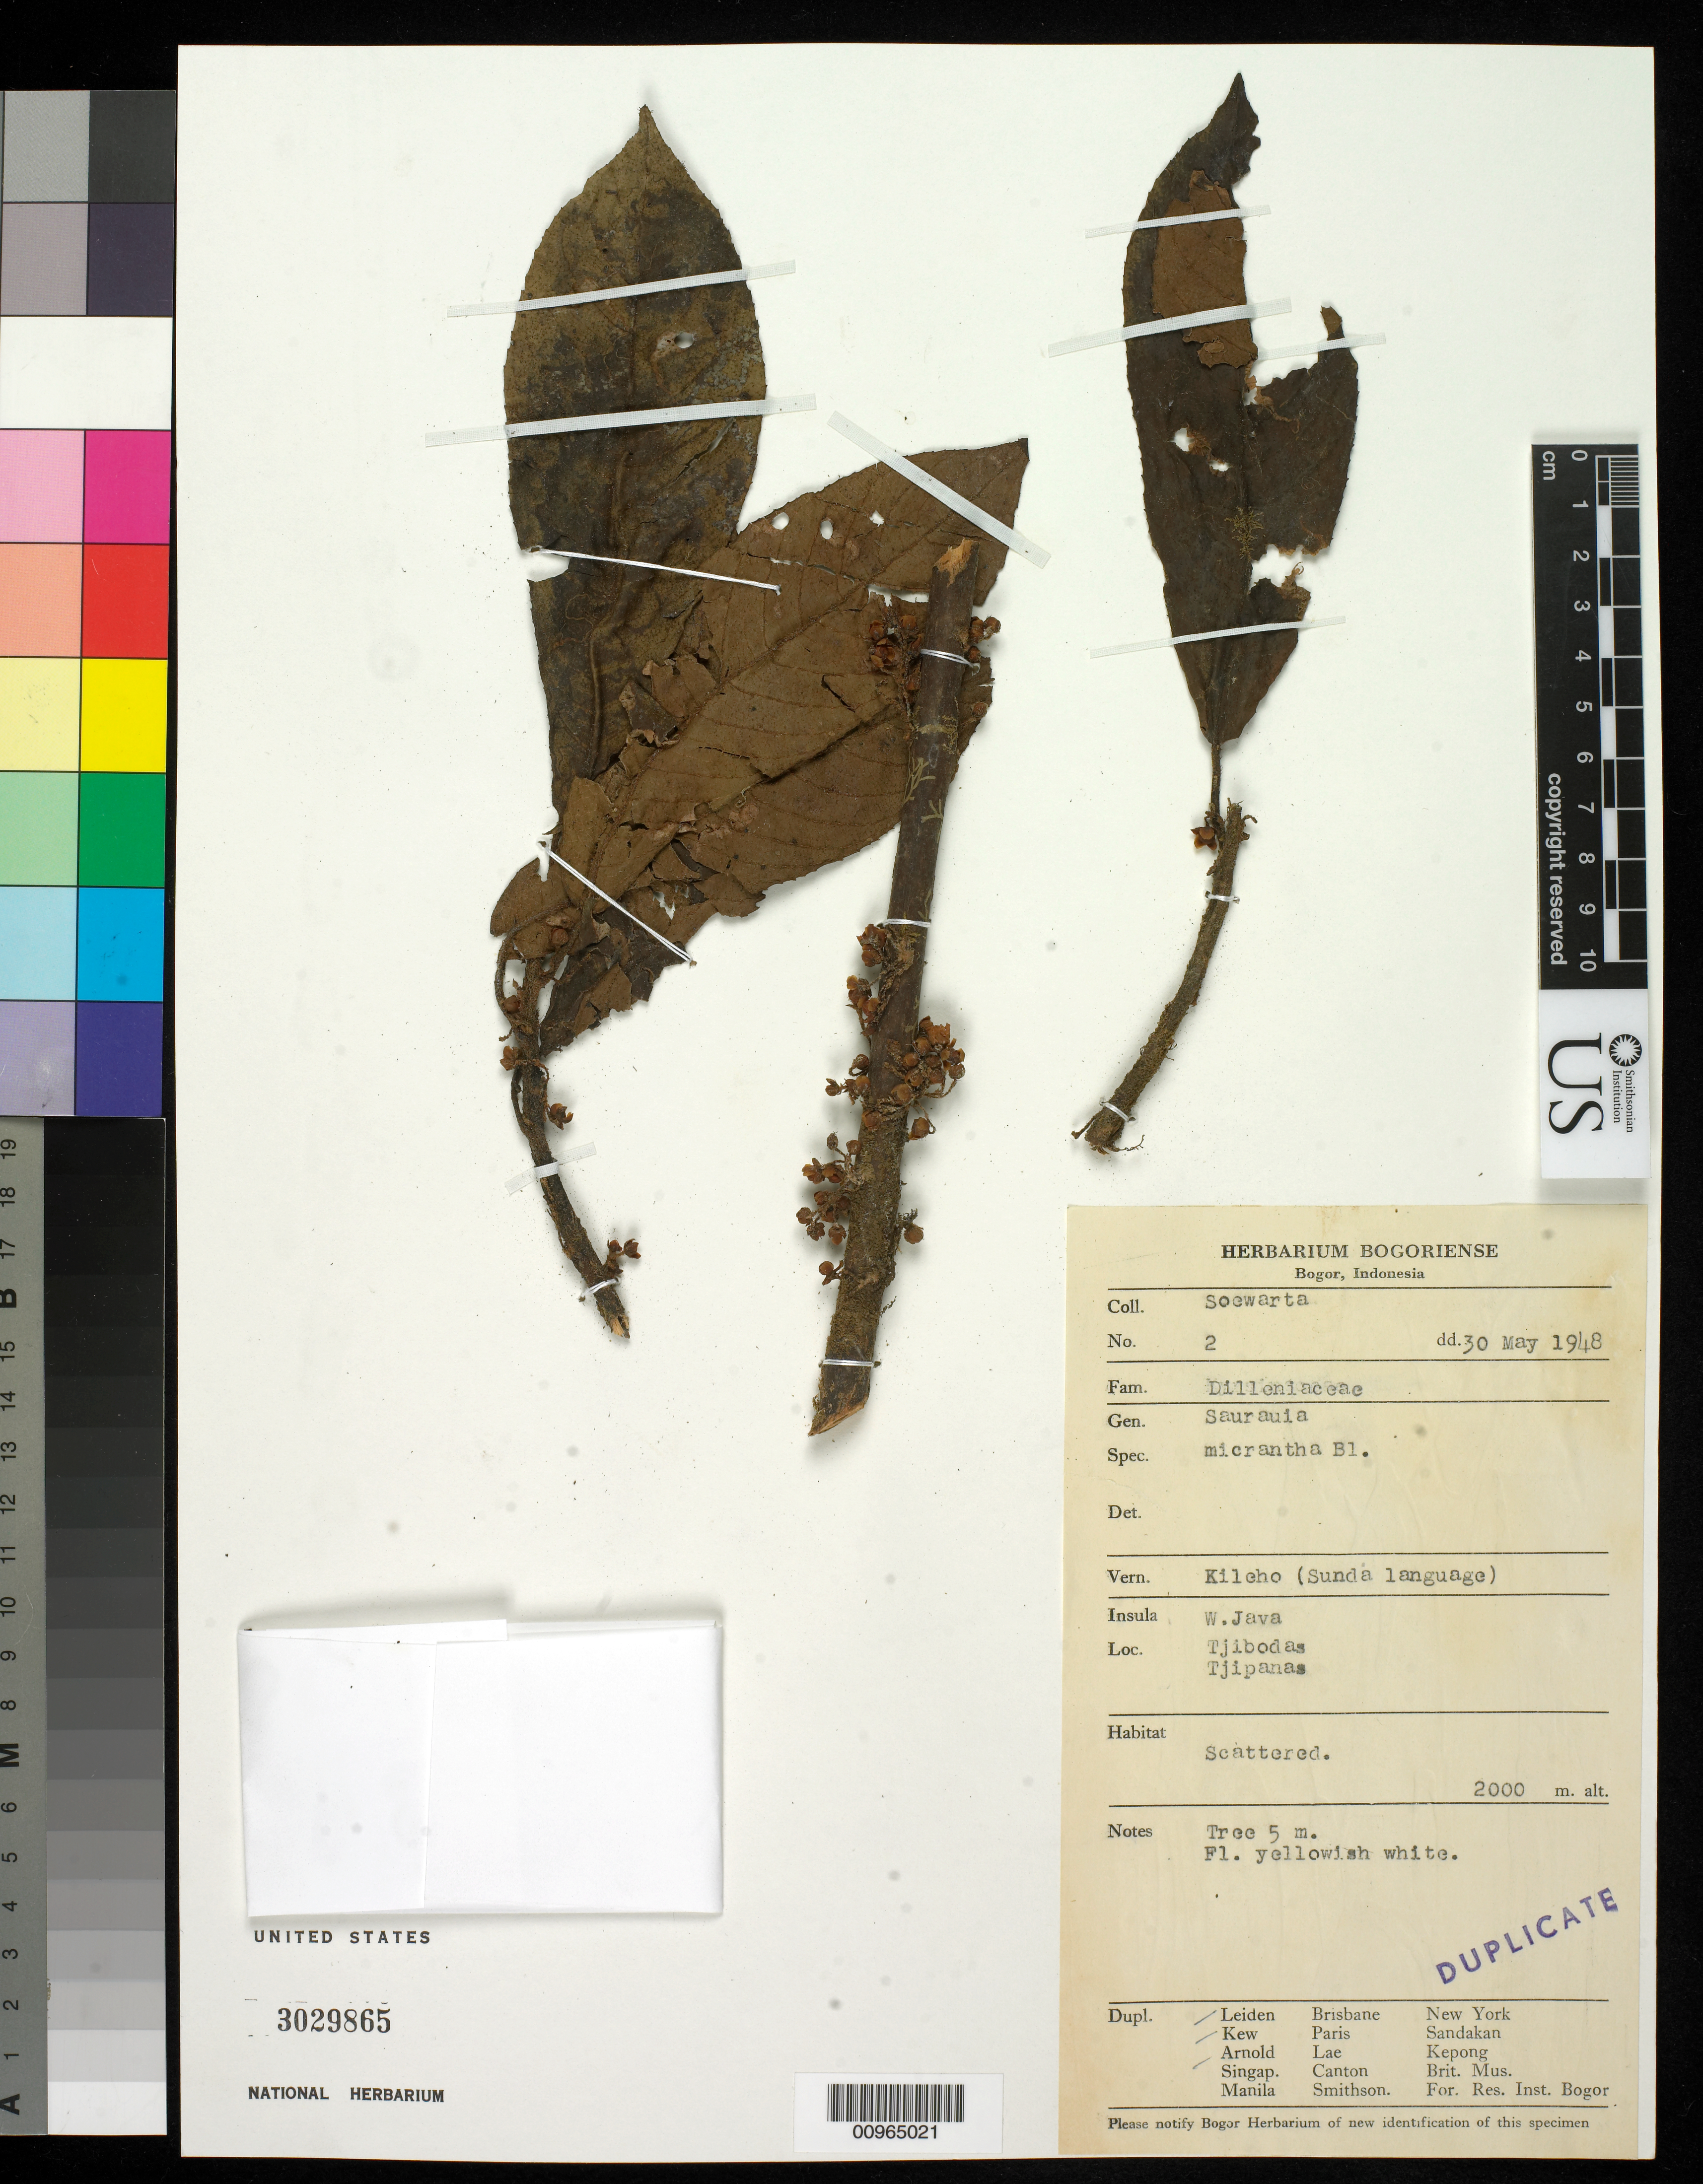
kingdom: Plantae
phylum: Tracheophyta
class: Magnoliopsida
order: Ericales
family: Actinidiaceae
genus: Saurauia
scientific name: Saurauia sp.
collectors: Soewarta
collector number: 2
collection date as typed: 30 May 1948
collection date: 1948-05-30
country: Indonesia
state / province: Java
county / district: Jawa Barat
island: Java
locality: Tjibodas, Tjipanas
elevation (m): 2000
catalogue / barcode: US 3029865